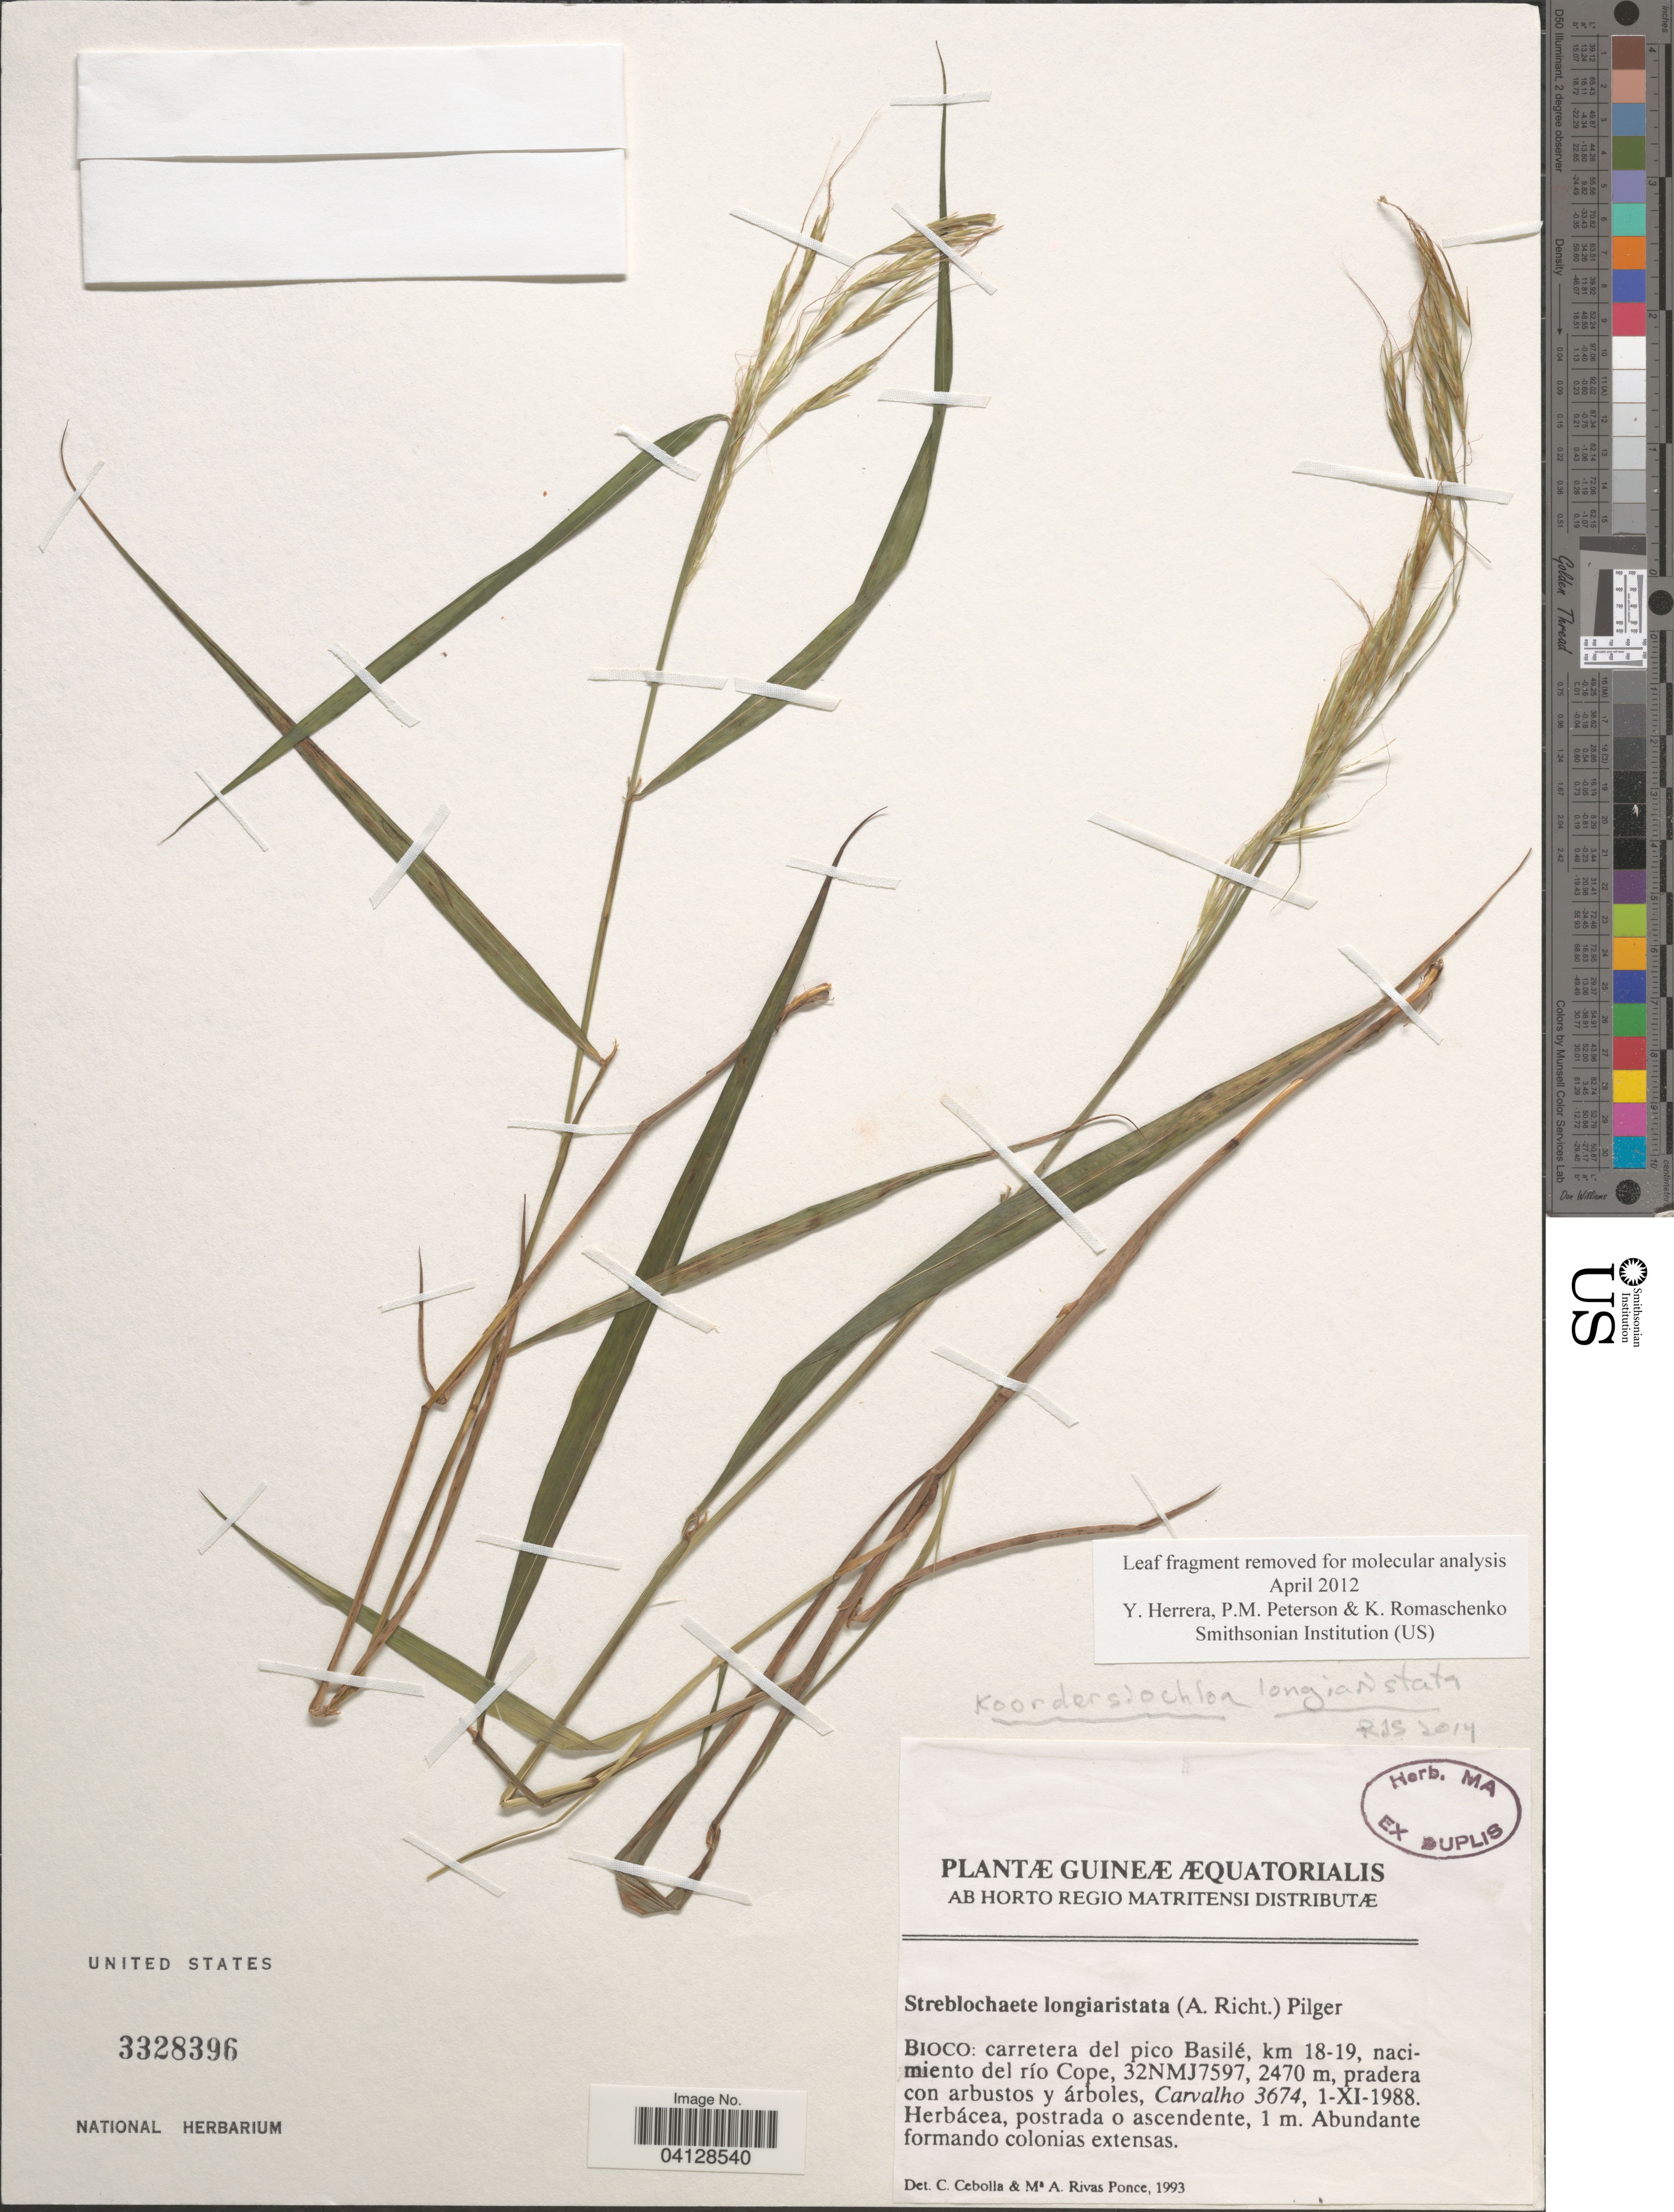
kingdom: Plantae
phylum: Tracheophyta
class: Liliopsida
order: Poales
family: Poaceae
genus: Streblochaete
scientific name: Streblochaete longiarista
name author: (A. Rich.) Pilg.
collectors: Carvalho, --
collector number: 3674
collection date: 1988-11-01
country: Equatorial Guinea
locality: Guineæ Æquatorialis. Bioco: carretera del pico Basilé, km 18-19, nacimiento del río Cope, 32NMJ7597.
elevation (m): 2470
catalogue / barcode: US 3328396